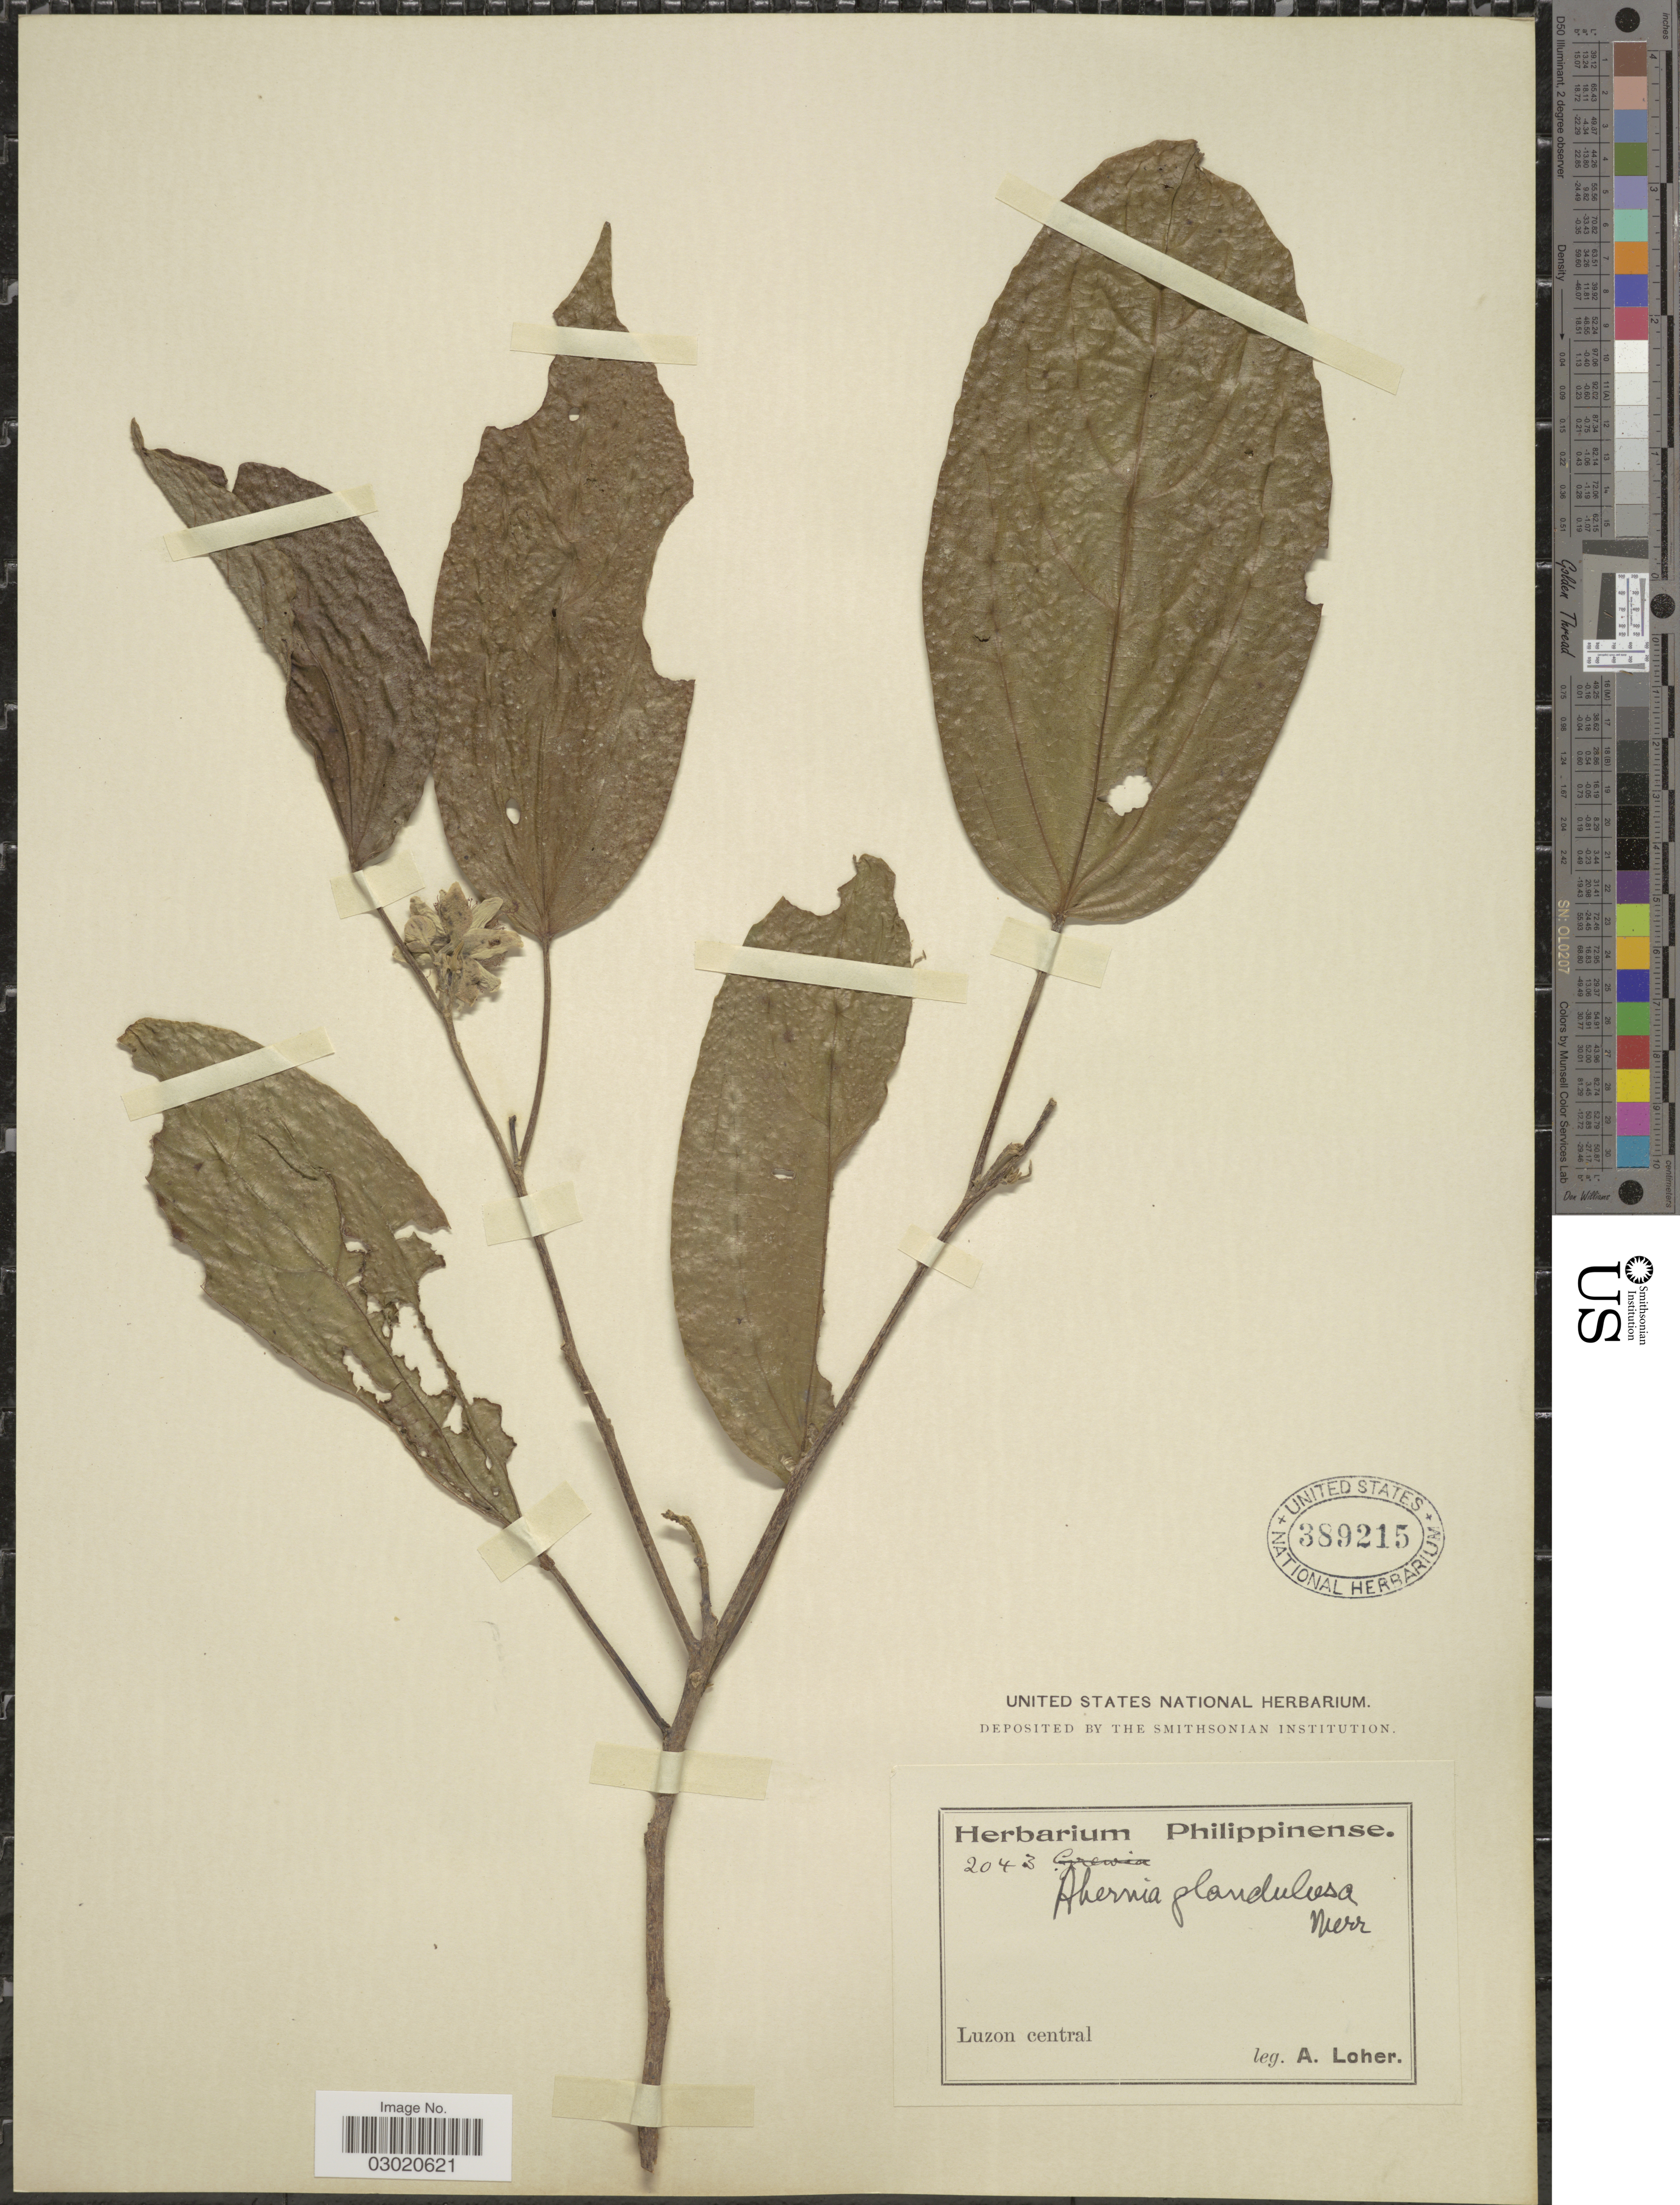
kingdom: Plantae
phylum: Tracheophyta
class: Magnoliopsida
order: Malpighiales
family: Achariaceae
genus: Ahernia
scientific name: Ahernia glandulosa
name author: Merr.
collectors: A. Loher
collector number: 2043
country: Philippines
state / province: Central Luzon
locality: Luzon Central.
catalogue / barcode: US 389215